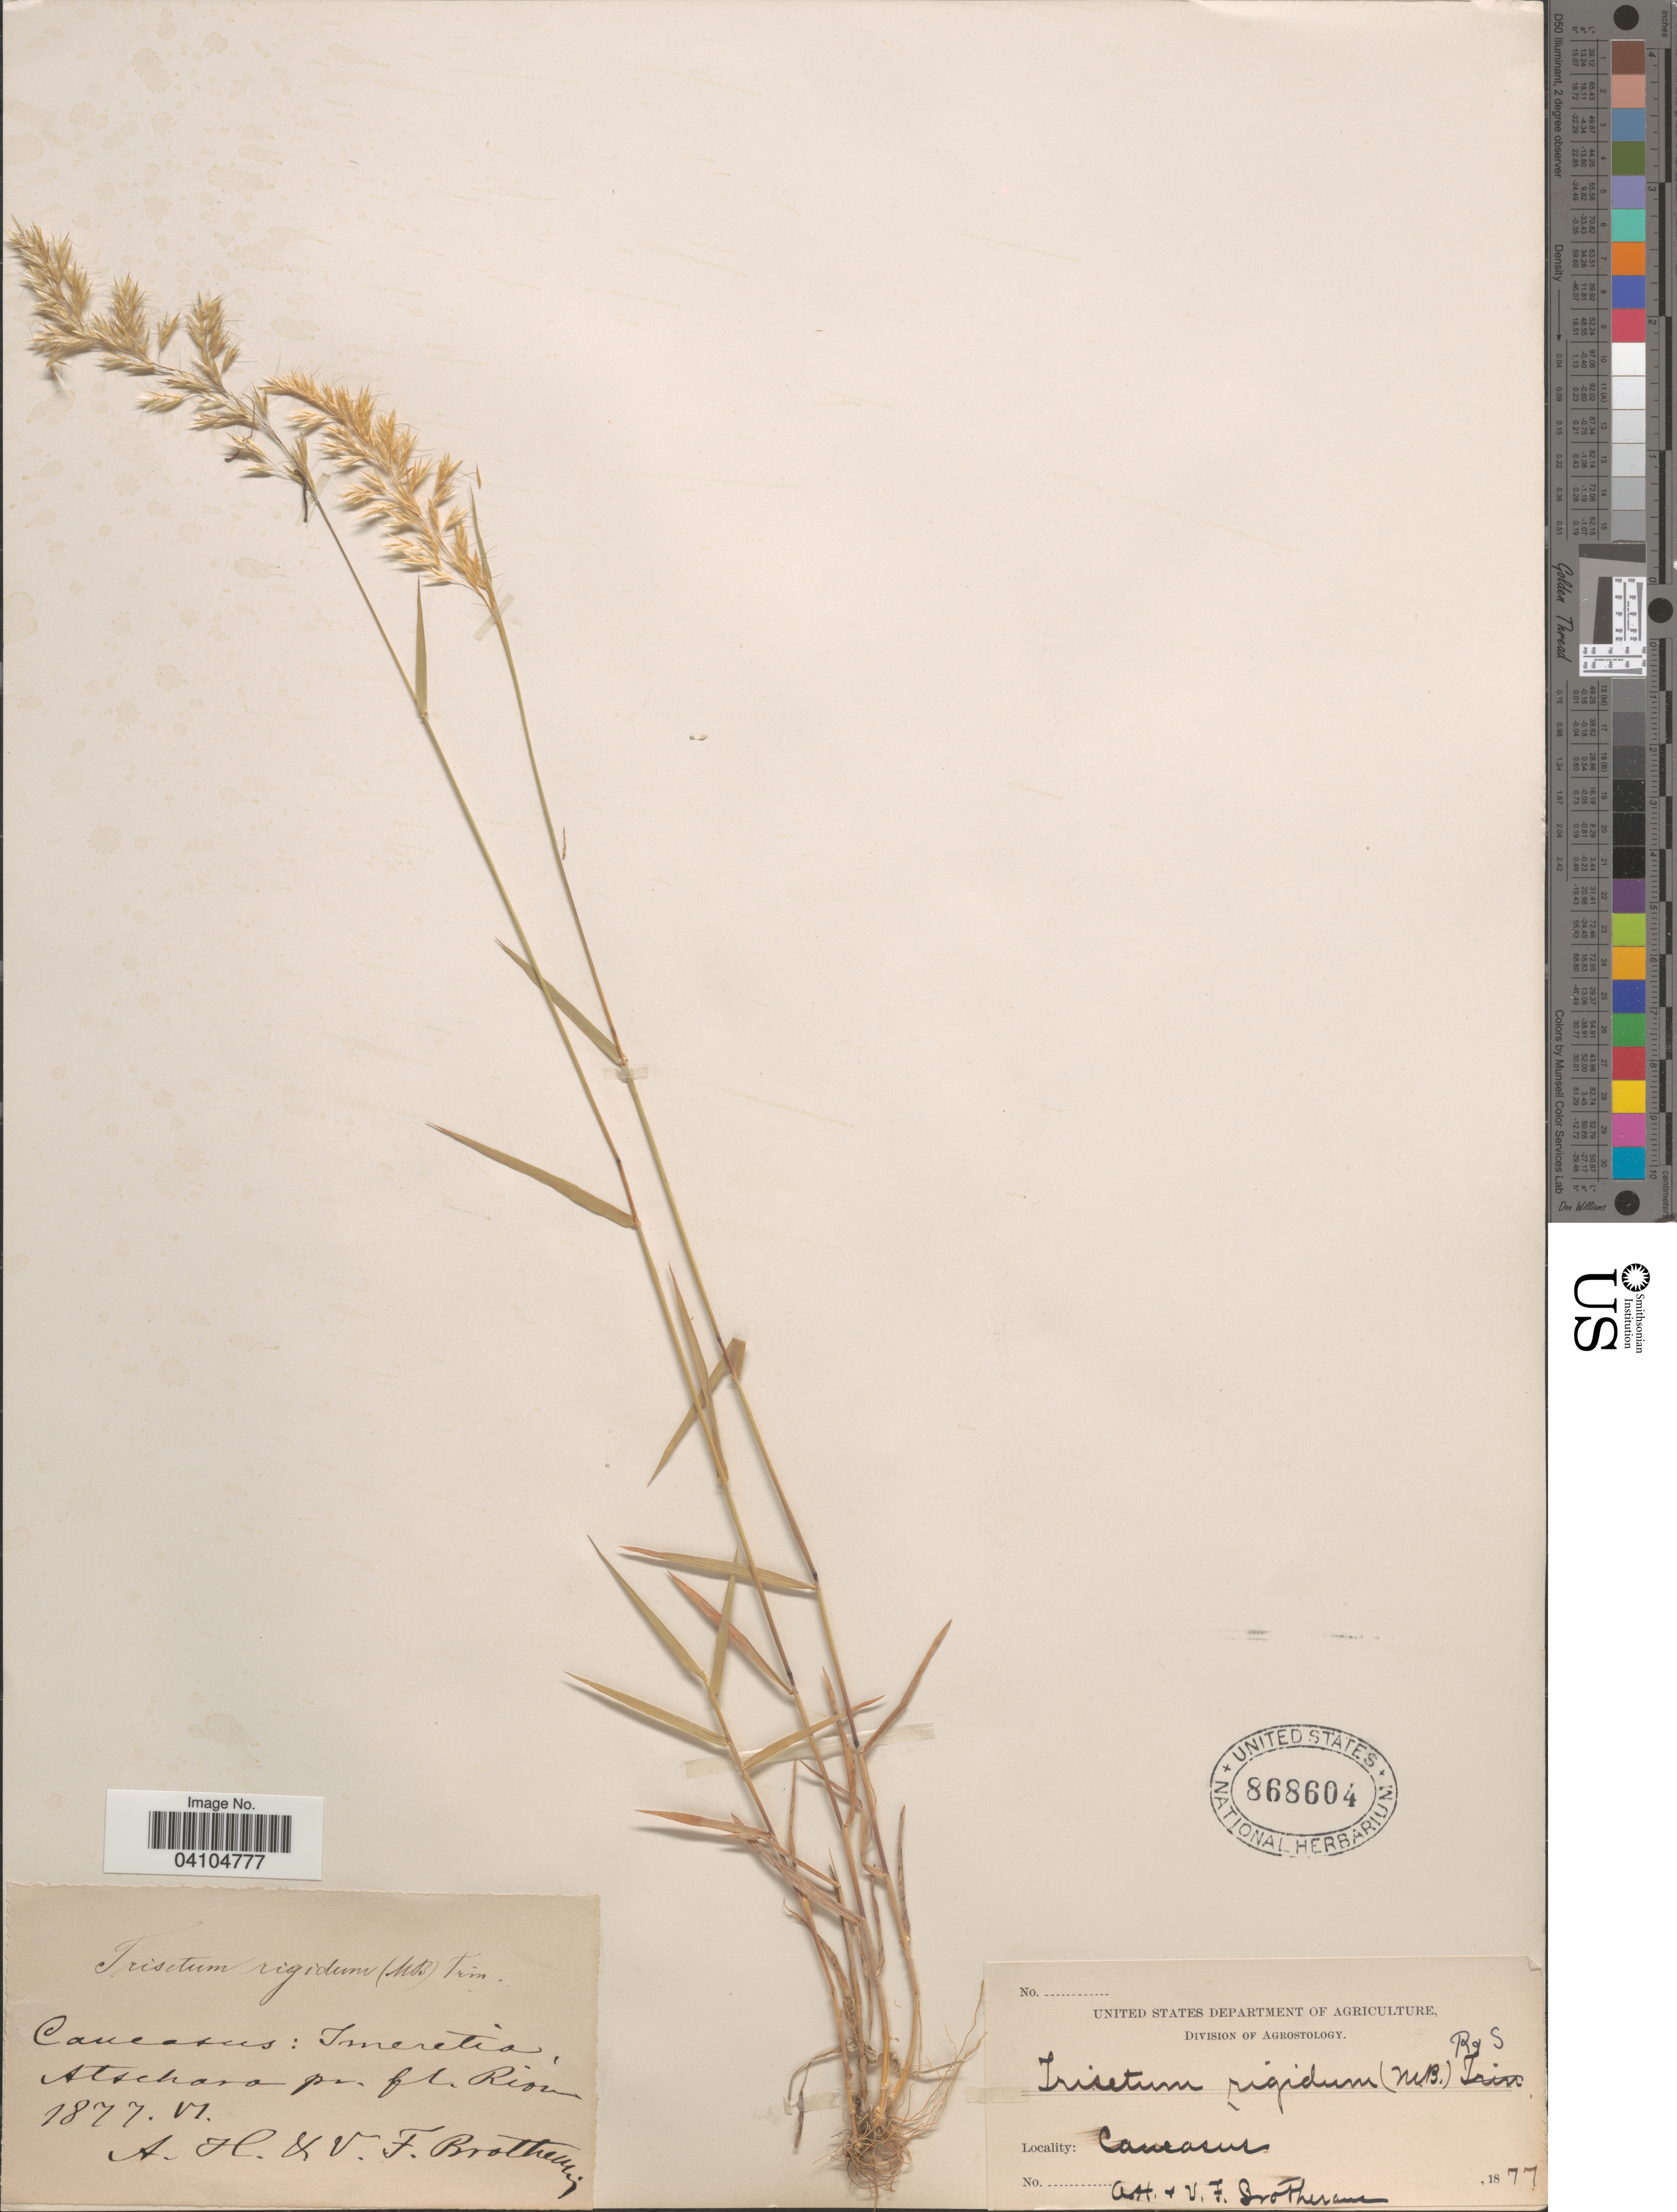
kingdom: Plantae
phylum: Tracheophyta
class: Liliopsida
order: Poales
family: Poaceae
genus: Acrospelion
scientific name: Acrospelion rigidum ined.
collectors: A. Brotherus & V. F. Brotherus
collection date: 1877-06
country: Georgia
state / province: Imereti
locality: Caucasus: Imeretia, Atschara pr. fl. Rion.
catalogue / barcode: US 868604